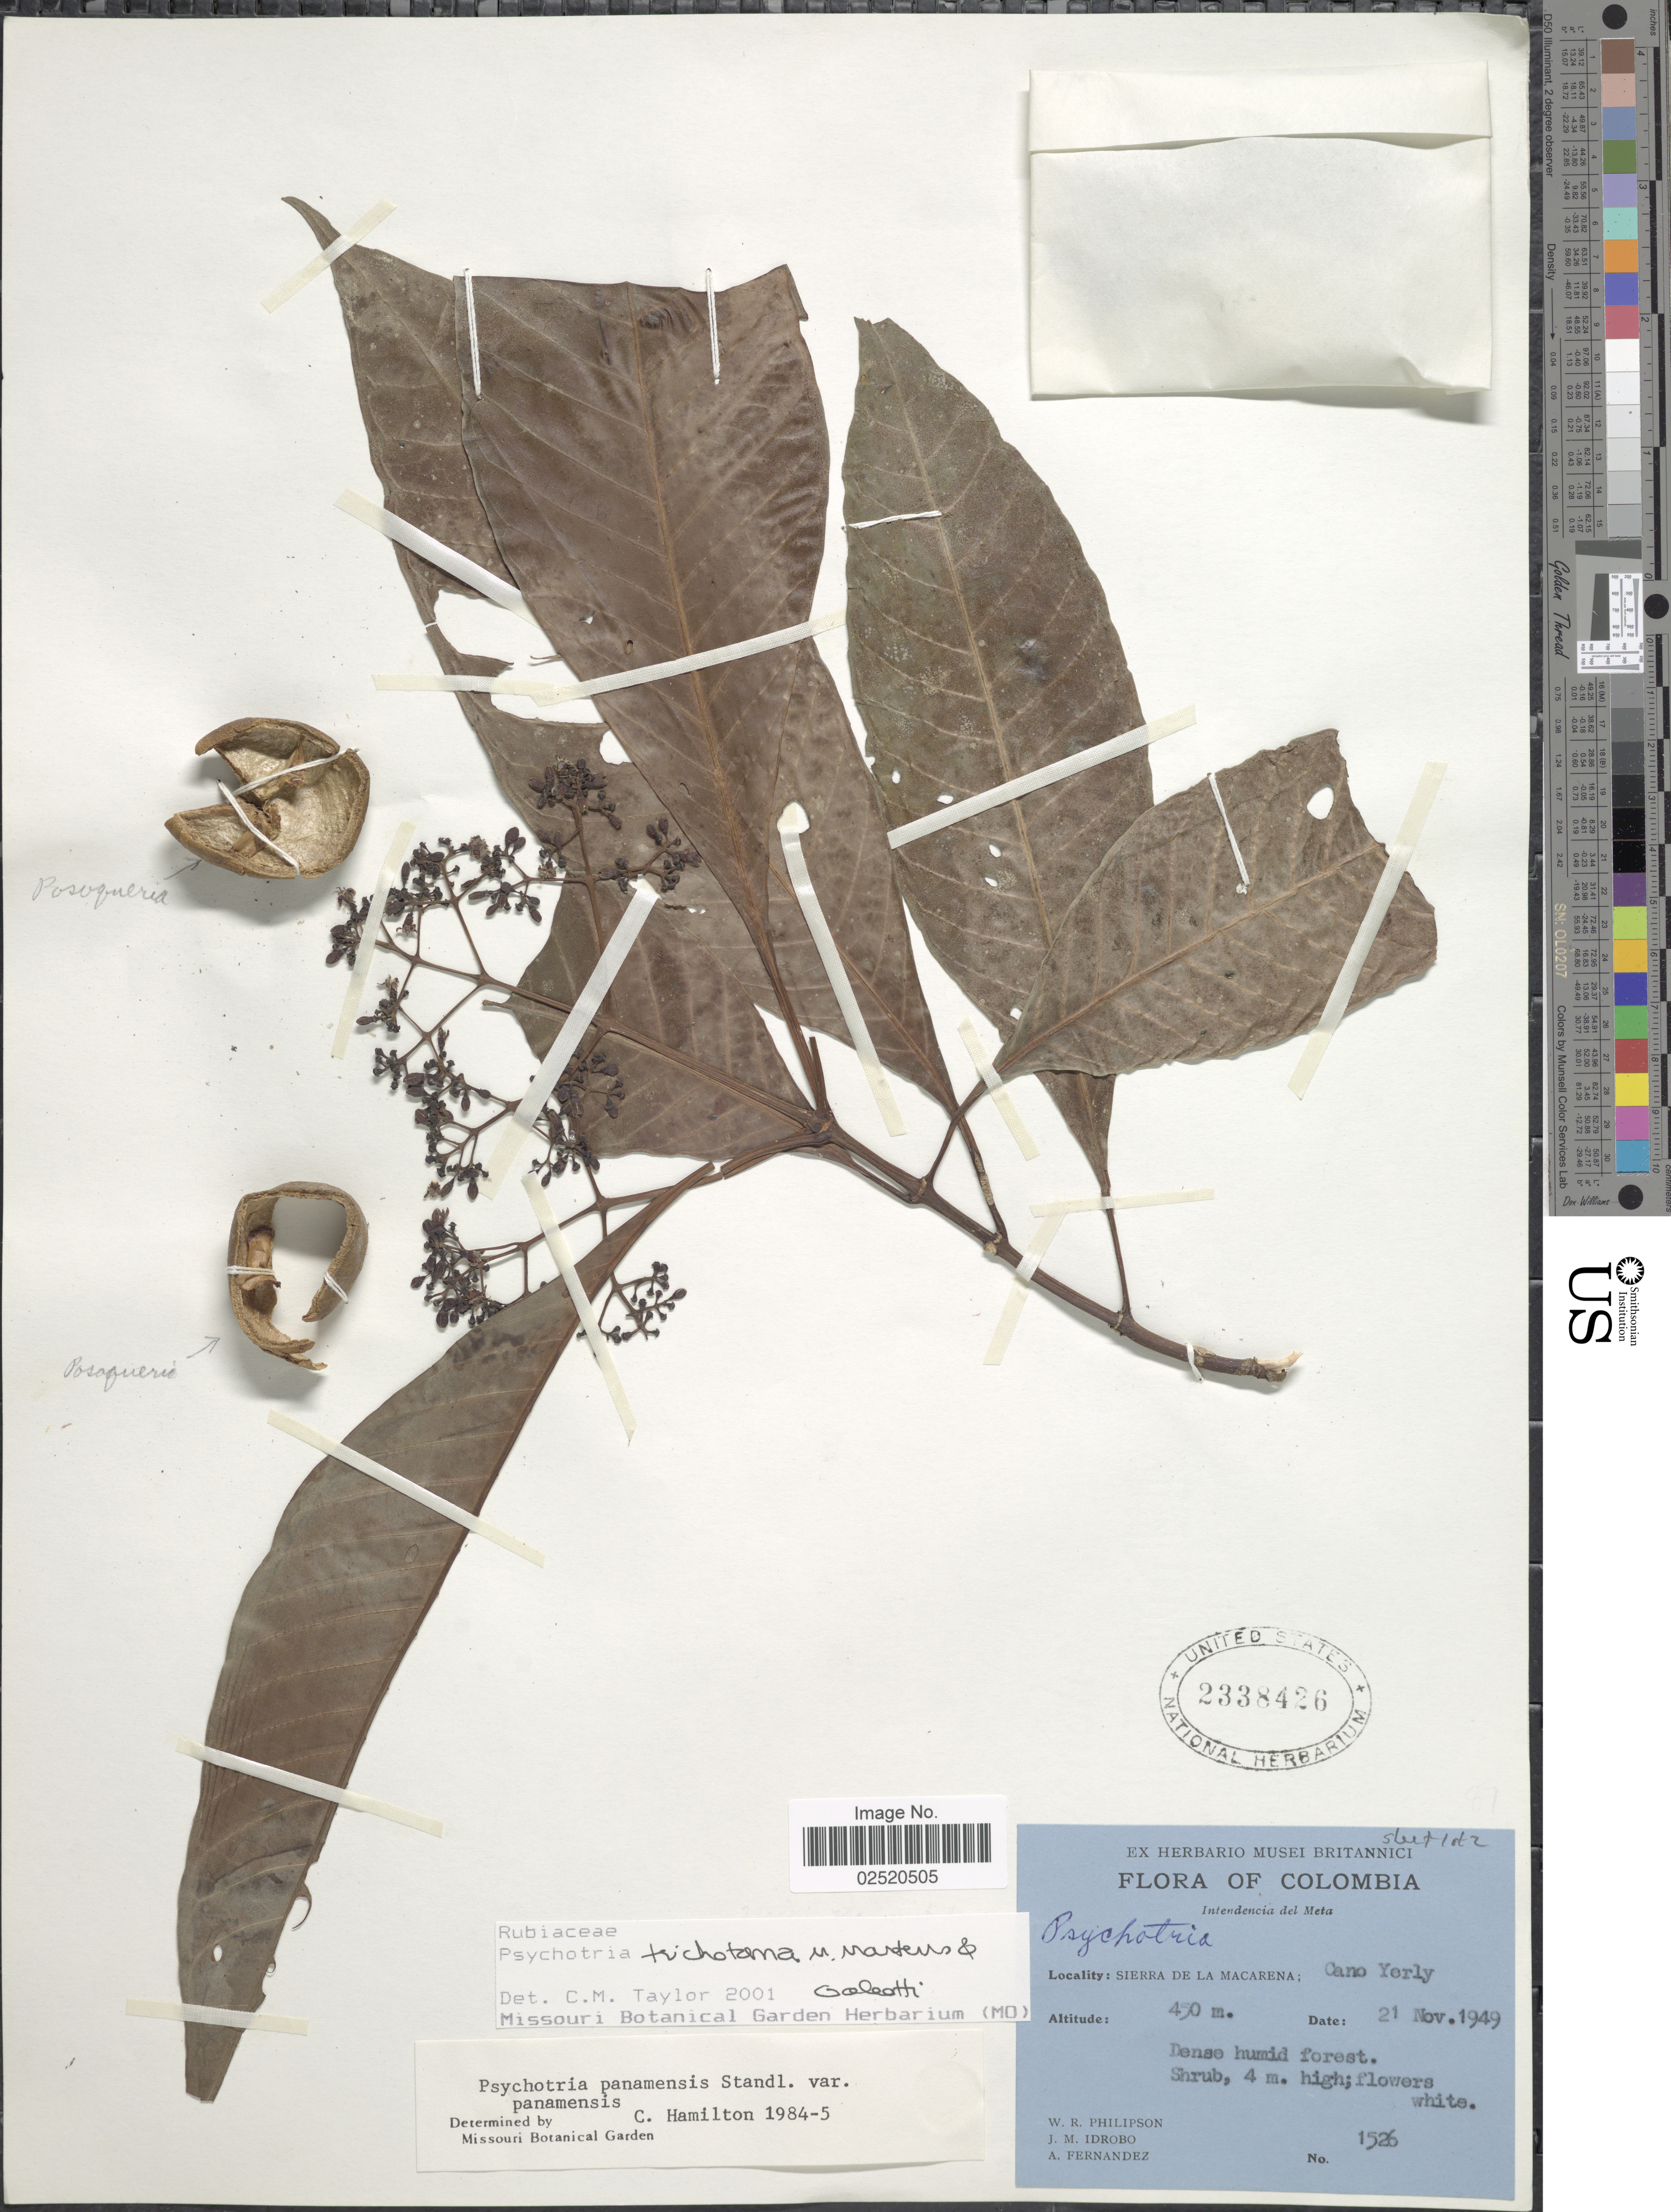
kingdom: Plantae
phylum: Tracheophyta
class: Magnoliopsida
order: Gentianales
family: Rubiaceae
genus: Psychotria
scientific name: Psychotria trichotoma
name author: M. Martens & Galeotti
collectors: W. R. Philipson, J. M. Idrobo & A. Fernandez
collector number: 1526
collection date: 1949-11-21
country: Colombia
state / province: Meta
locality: Sierra de La Macarena: Cano Yerly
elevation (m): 450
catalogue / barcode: US 2338426